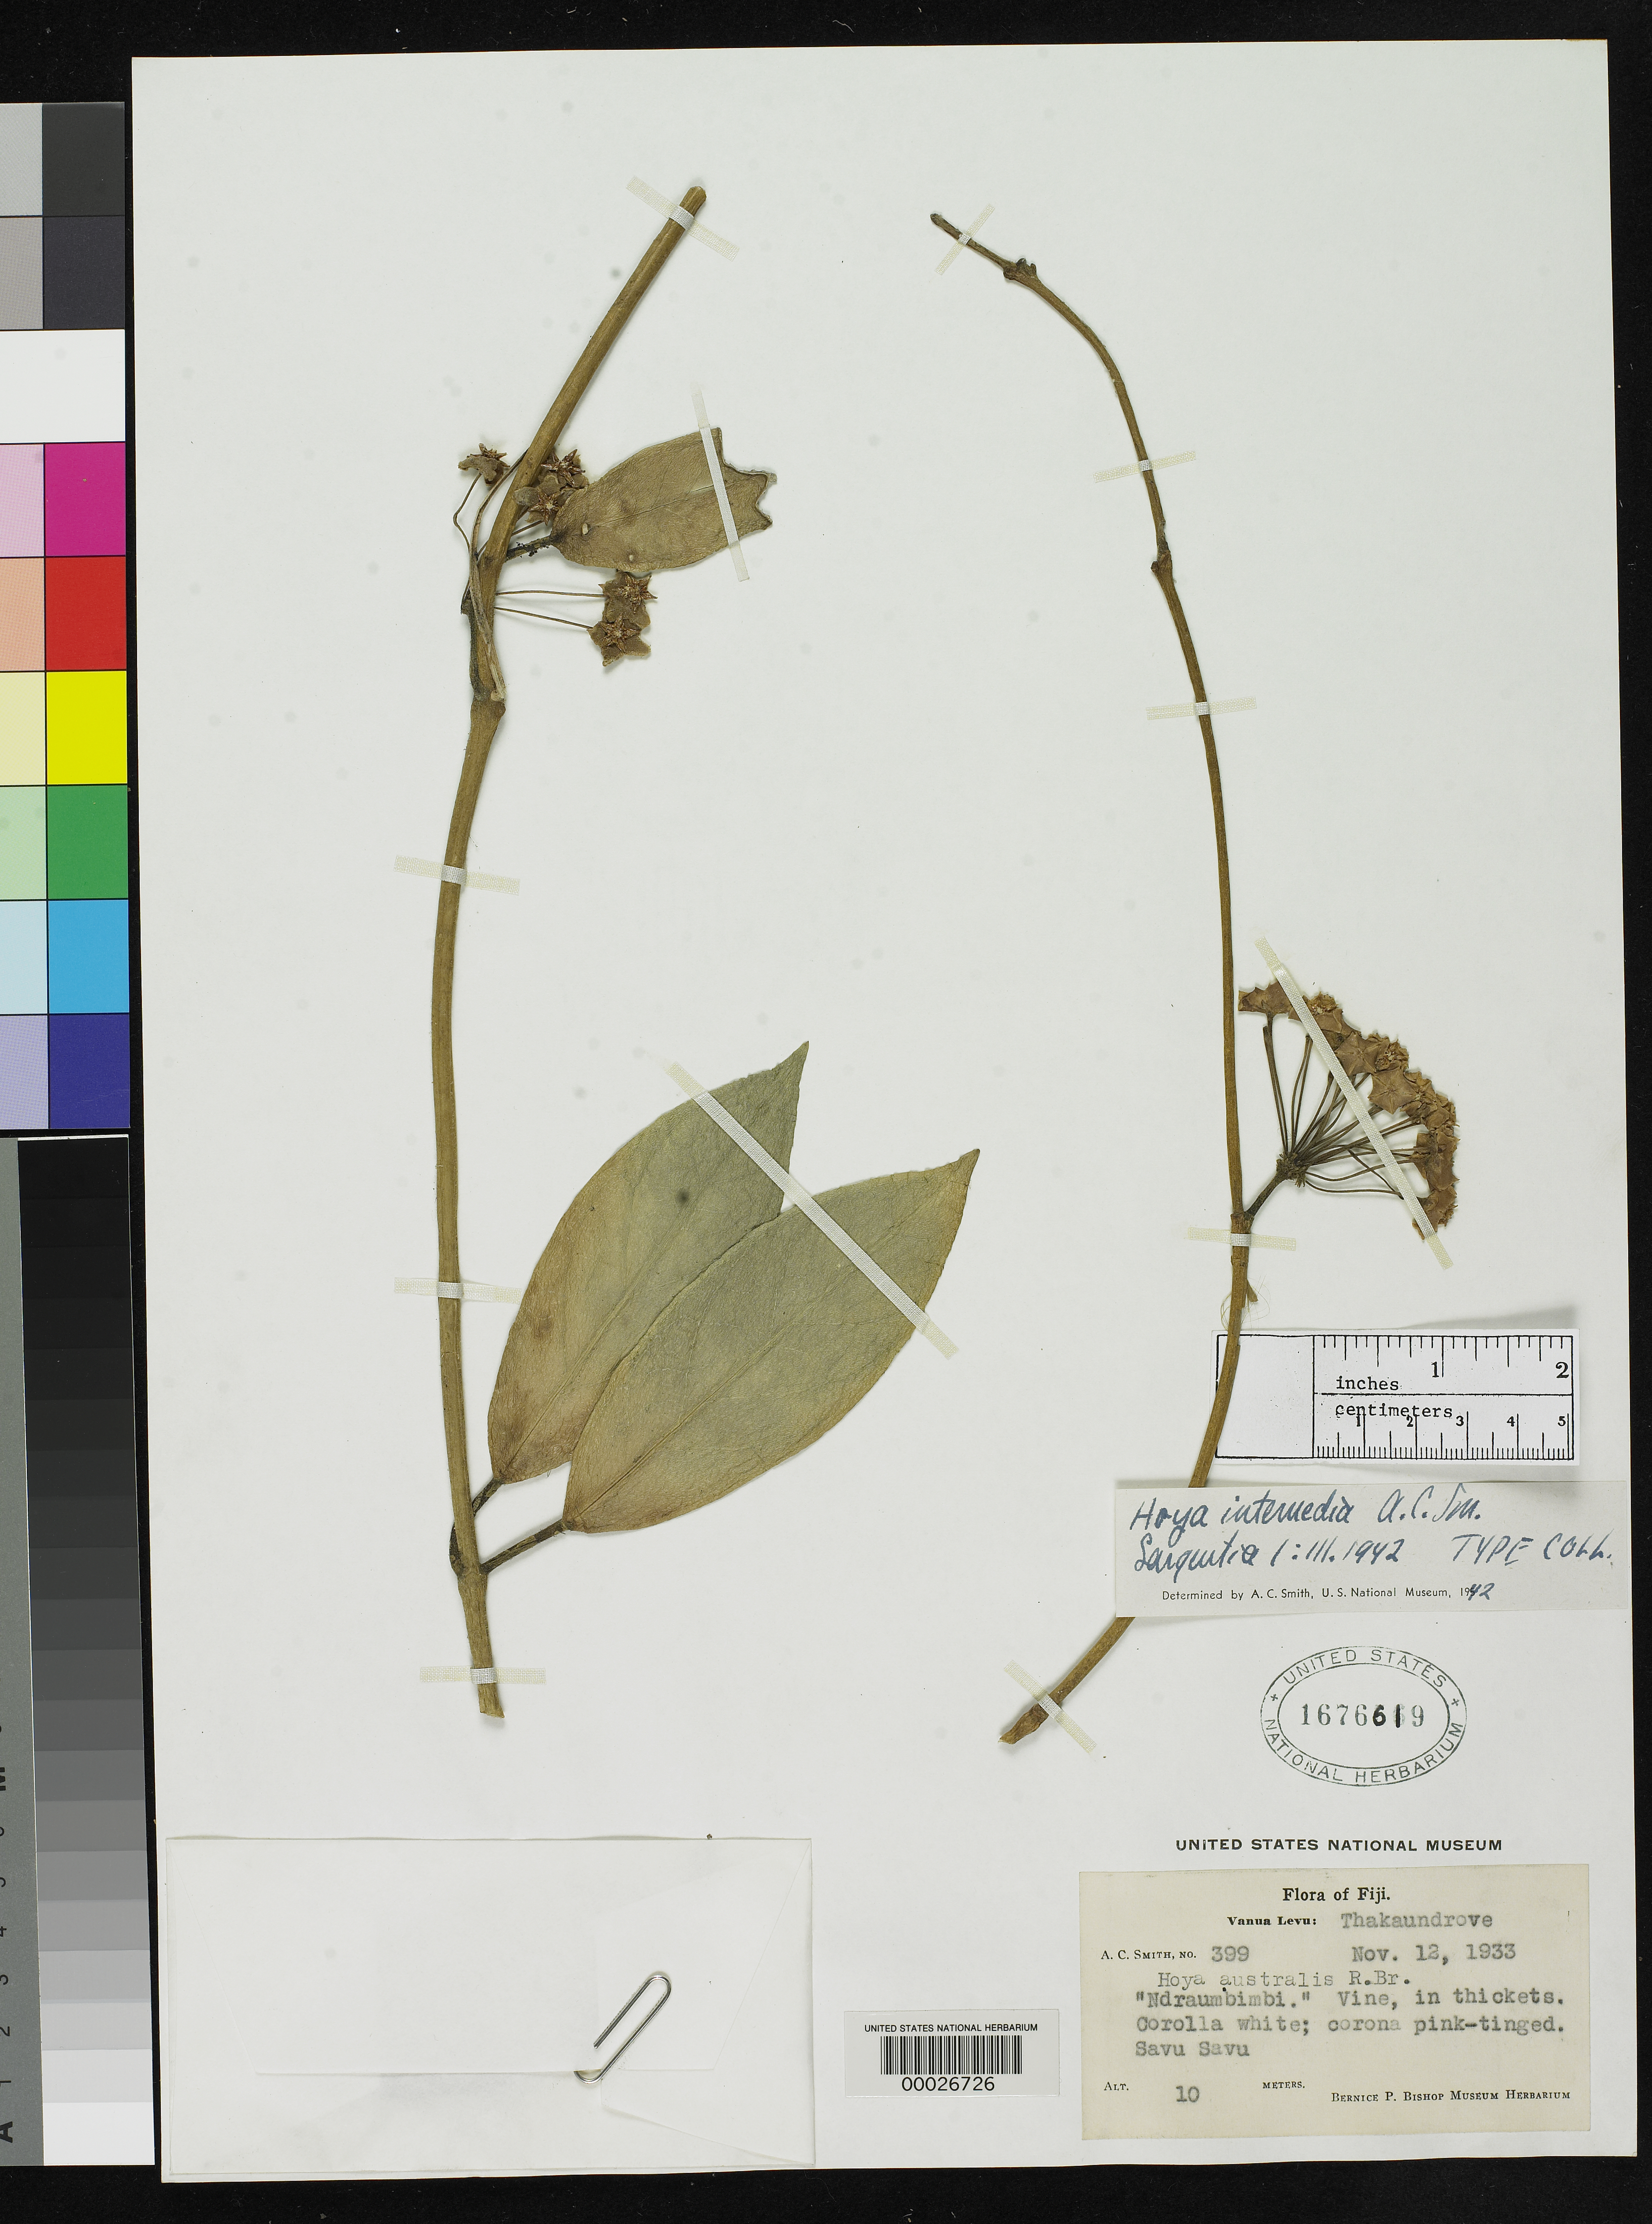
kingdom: Plantae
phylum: Tracheophyta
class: Magnoliopsida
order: Gentianales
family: Apocynaceae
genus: Hoya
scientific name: Hoya intermedia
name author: A.C. Sm.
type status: Isotype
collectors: A. C. Smith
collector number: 399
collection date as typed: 12 Nov 1933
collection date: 1933-11-12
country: Fiji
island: Vanua Levu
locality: Thakaundrove. [Vanua Levu Group]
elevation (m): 10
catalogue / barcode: US 1676619